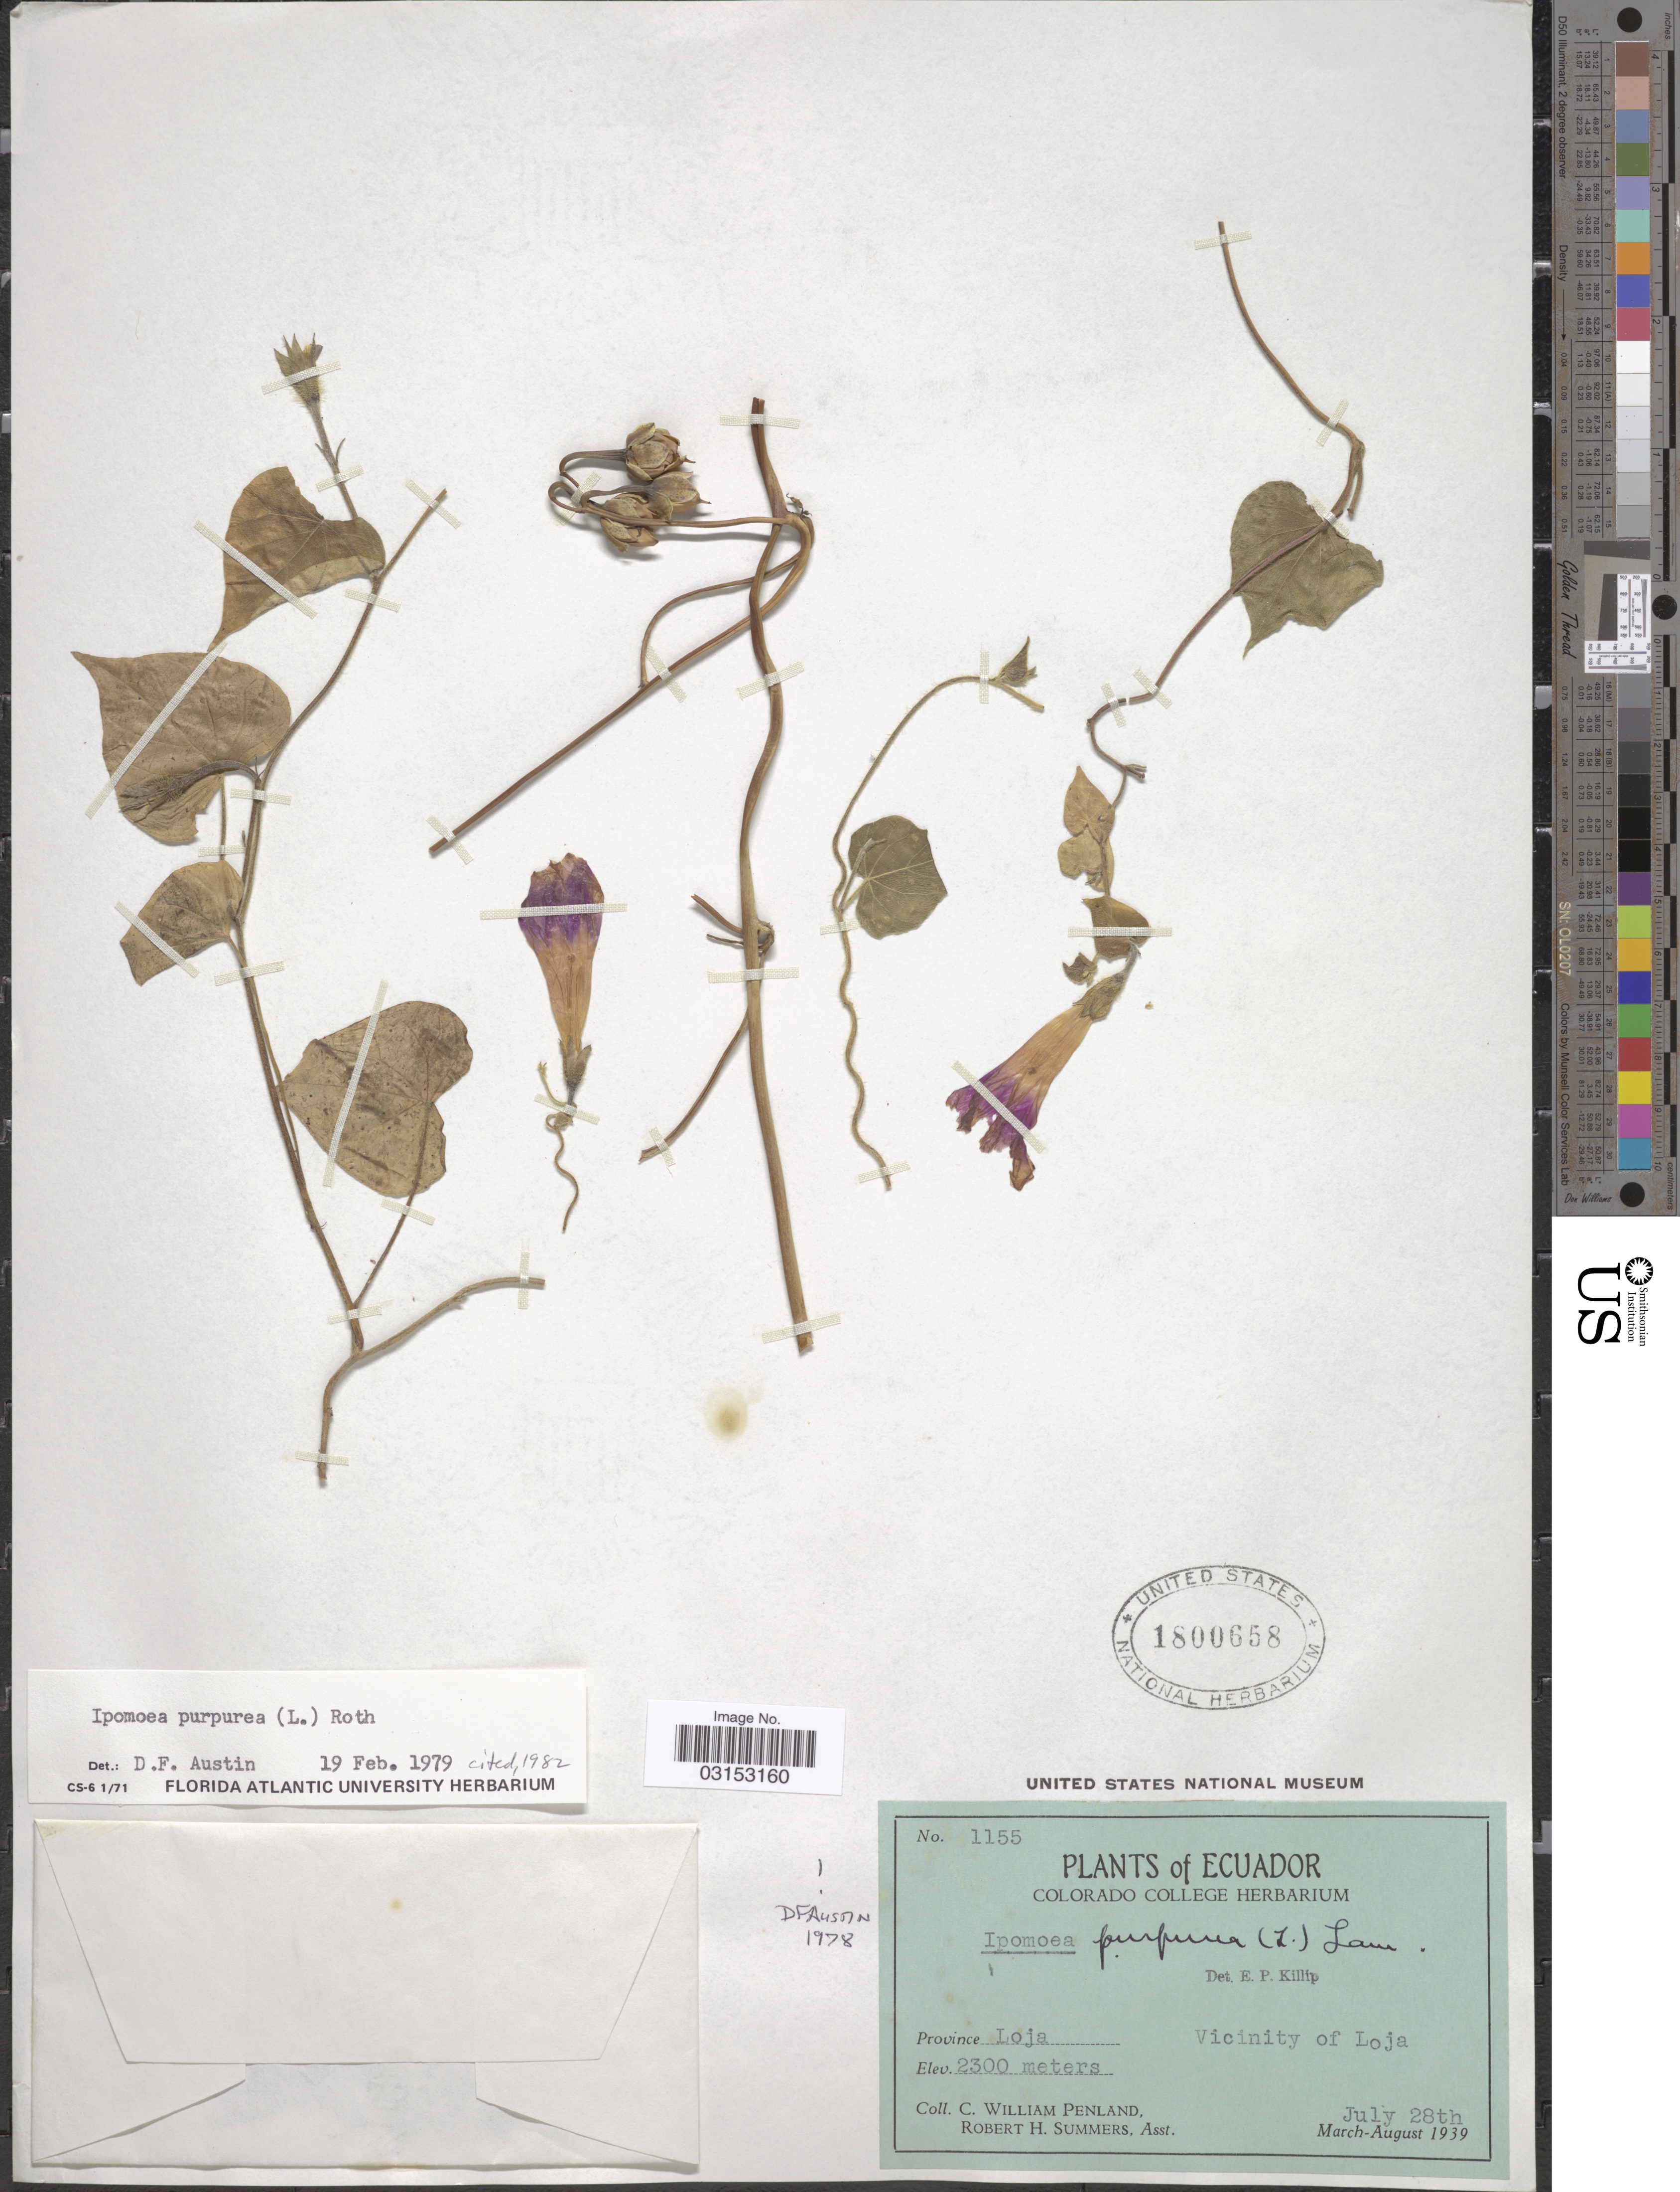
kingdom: Plantae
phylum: Tracheophyta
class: Magnoliopsida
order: Solanales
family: Convolvulaceae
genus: Ipomoea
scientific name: Ipomoea purpurea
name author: (L.) Roth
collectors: C. W. Penland & R. Summers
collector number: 1155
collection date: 1939-07-28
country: Ecuador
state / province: Loja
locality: Vicinity of Loja.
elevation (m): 2300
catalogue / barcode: US 1800658